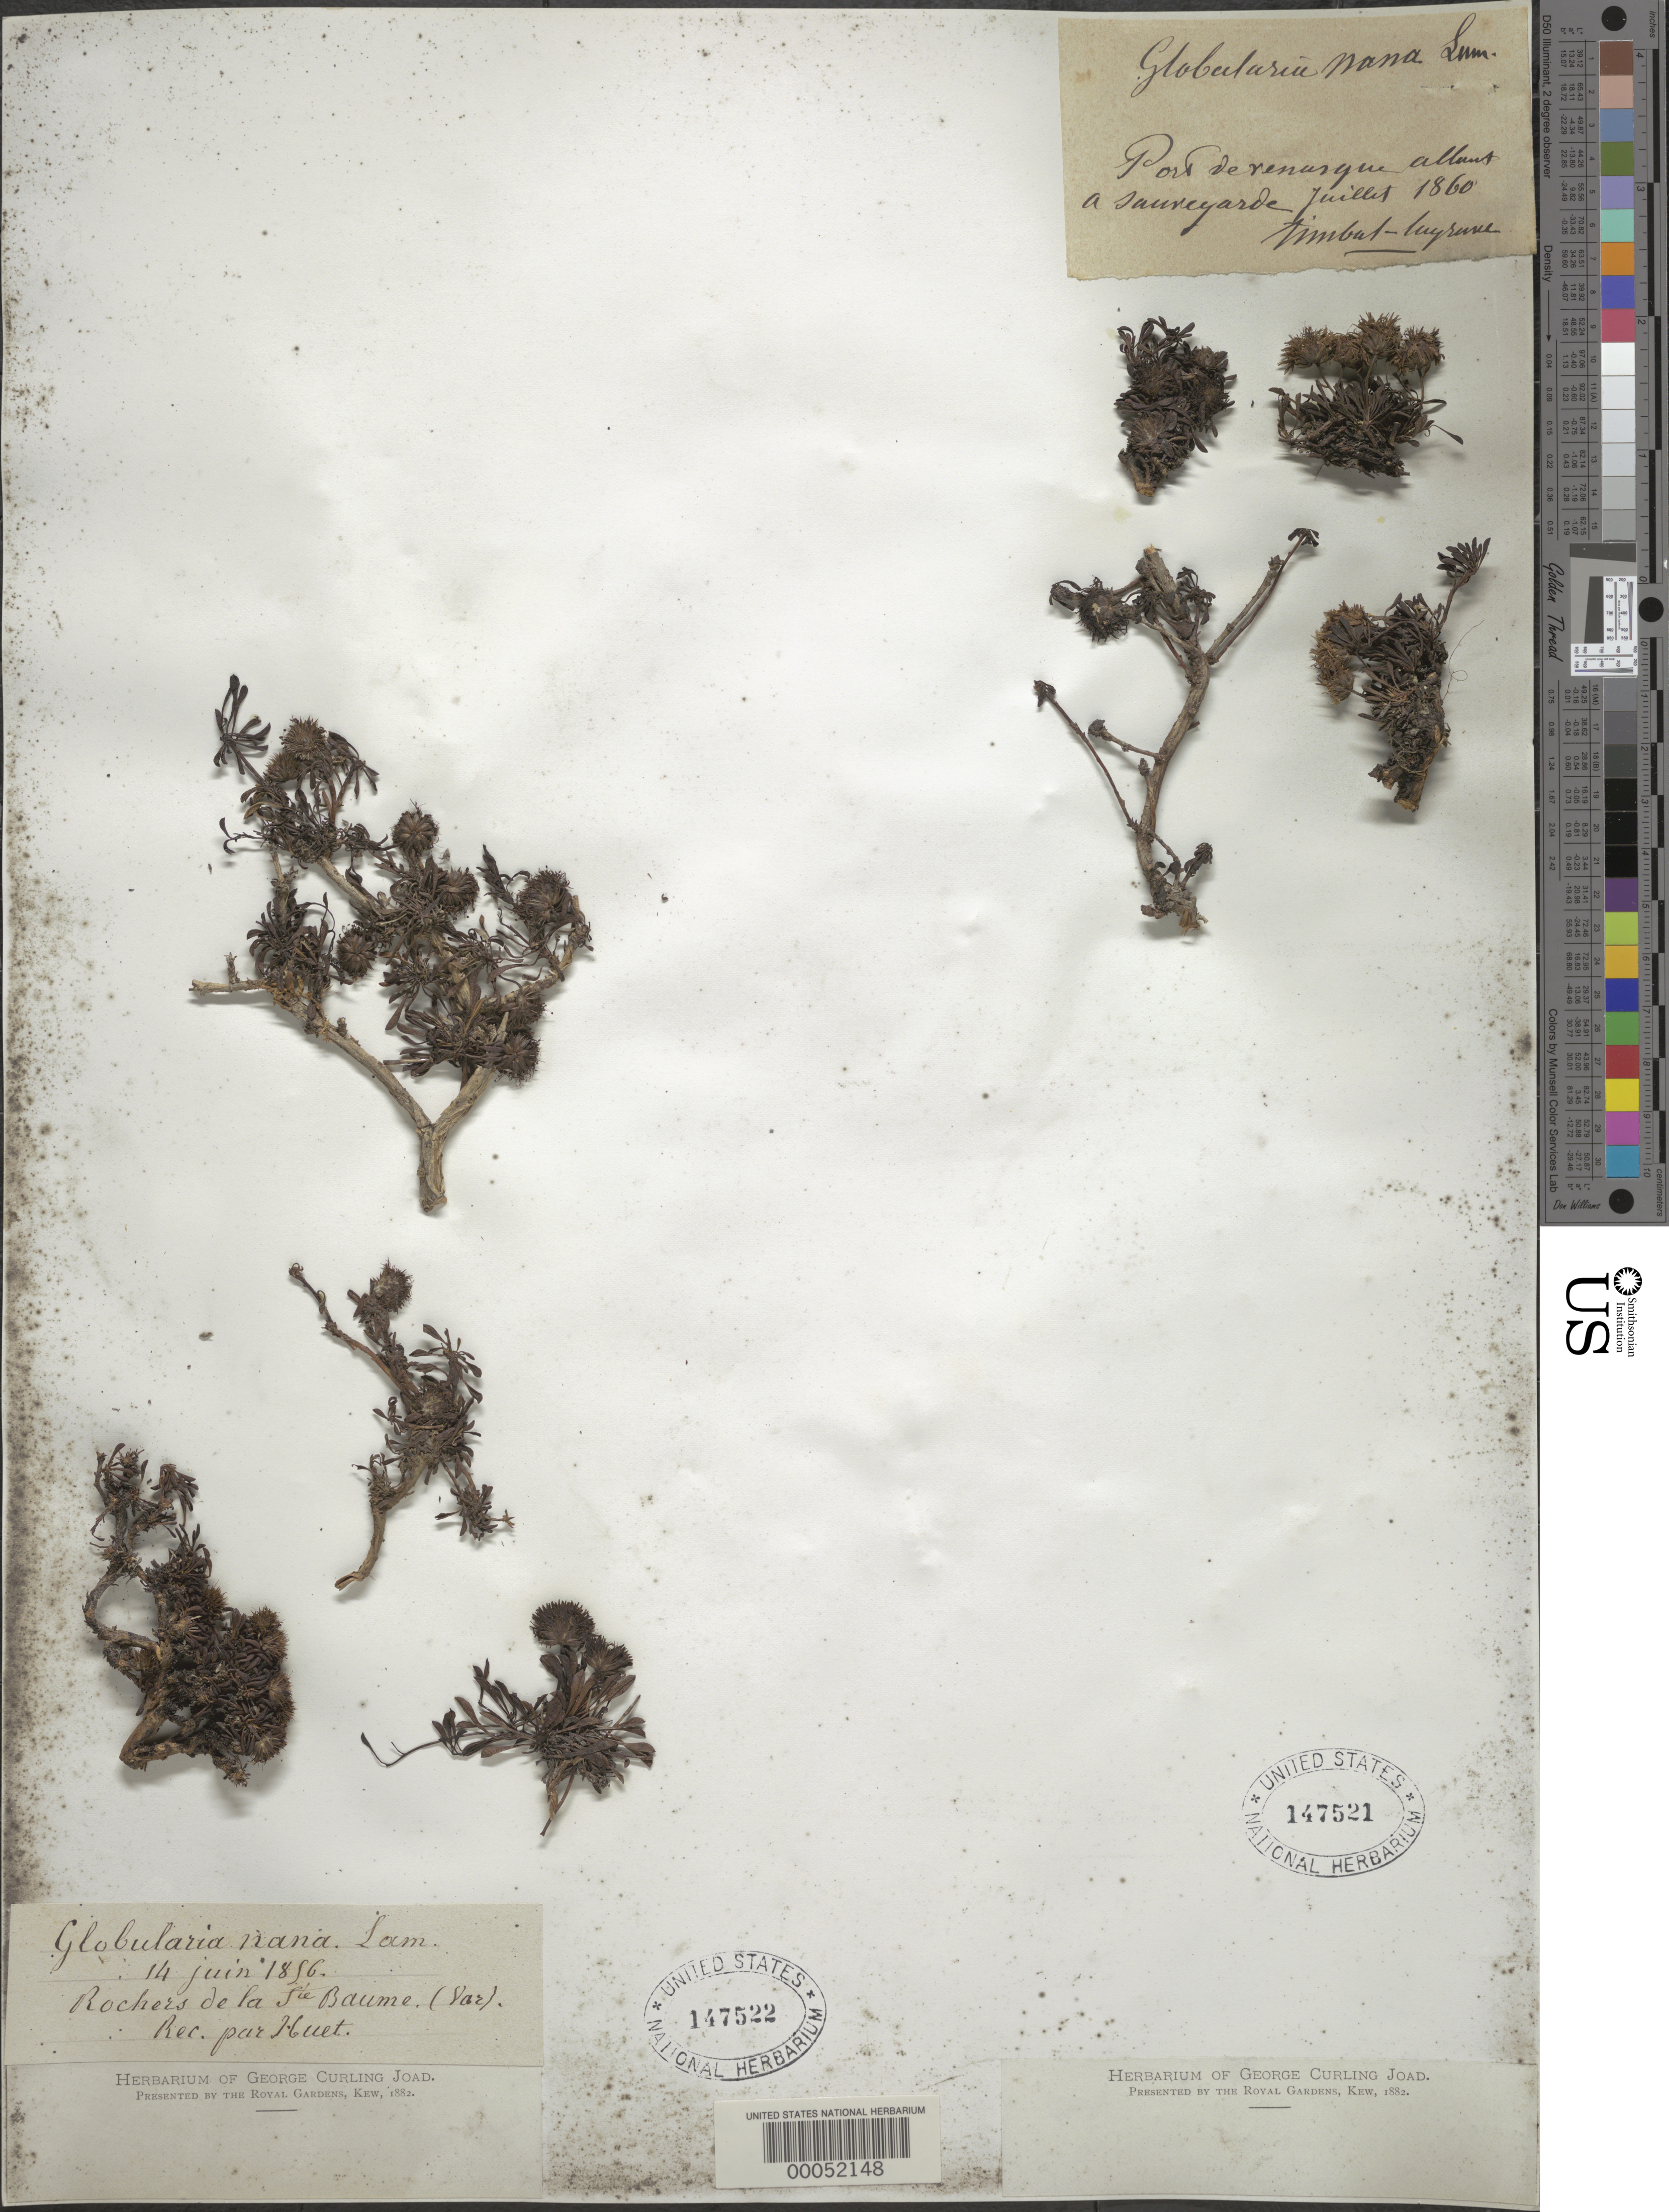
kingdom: Plantae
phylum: Tracheophyta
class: Magnoliopsida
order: Lamiales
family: Plantaginaceae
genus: Globularia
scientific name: Globularia nana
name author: Lam.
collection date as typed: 14 Jun 1856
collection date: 1856-06-14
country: Panama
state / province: Chiriquí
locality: Around San Felix.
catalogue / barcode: US 147521